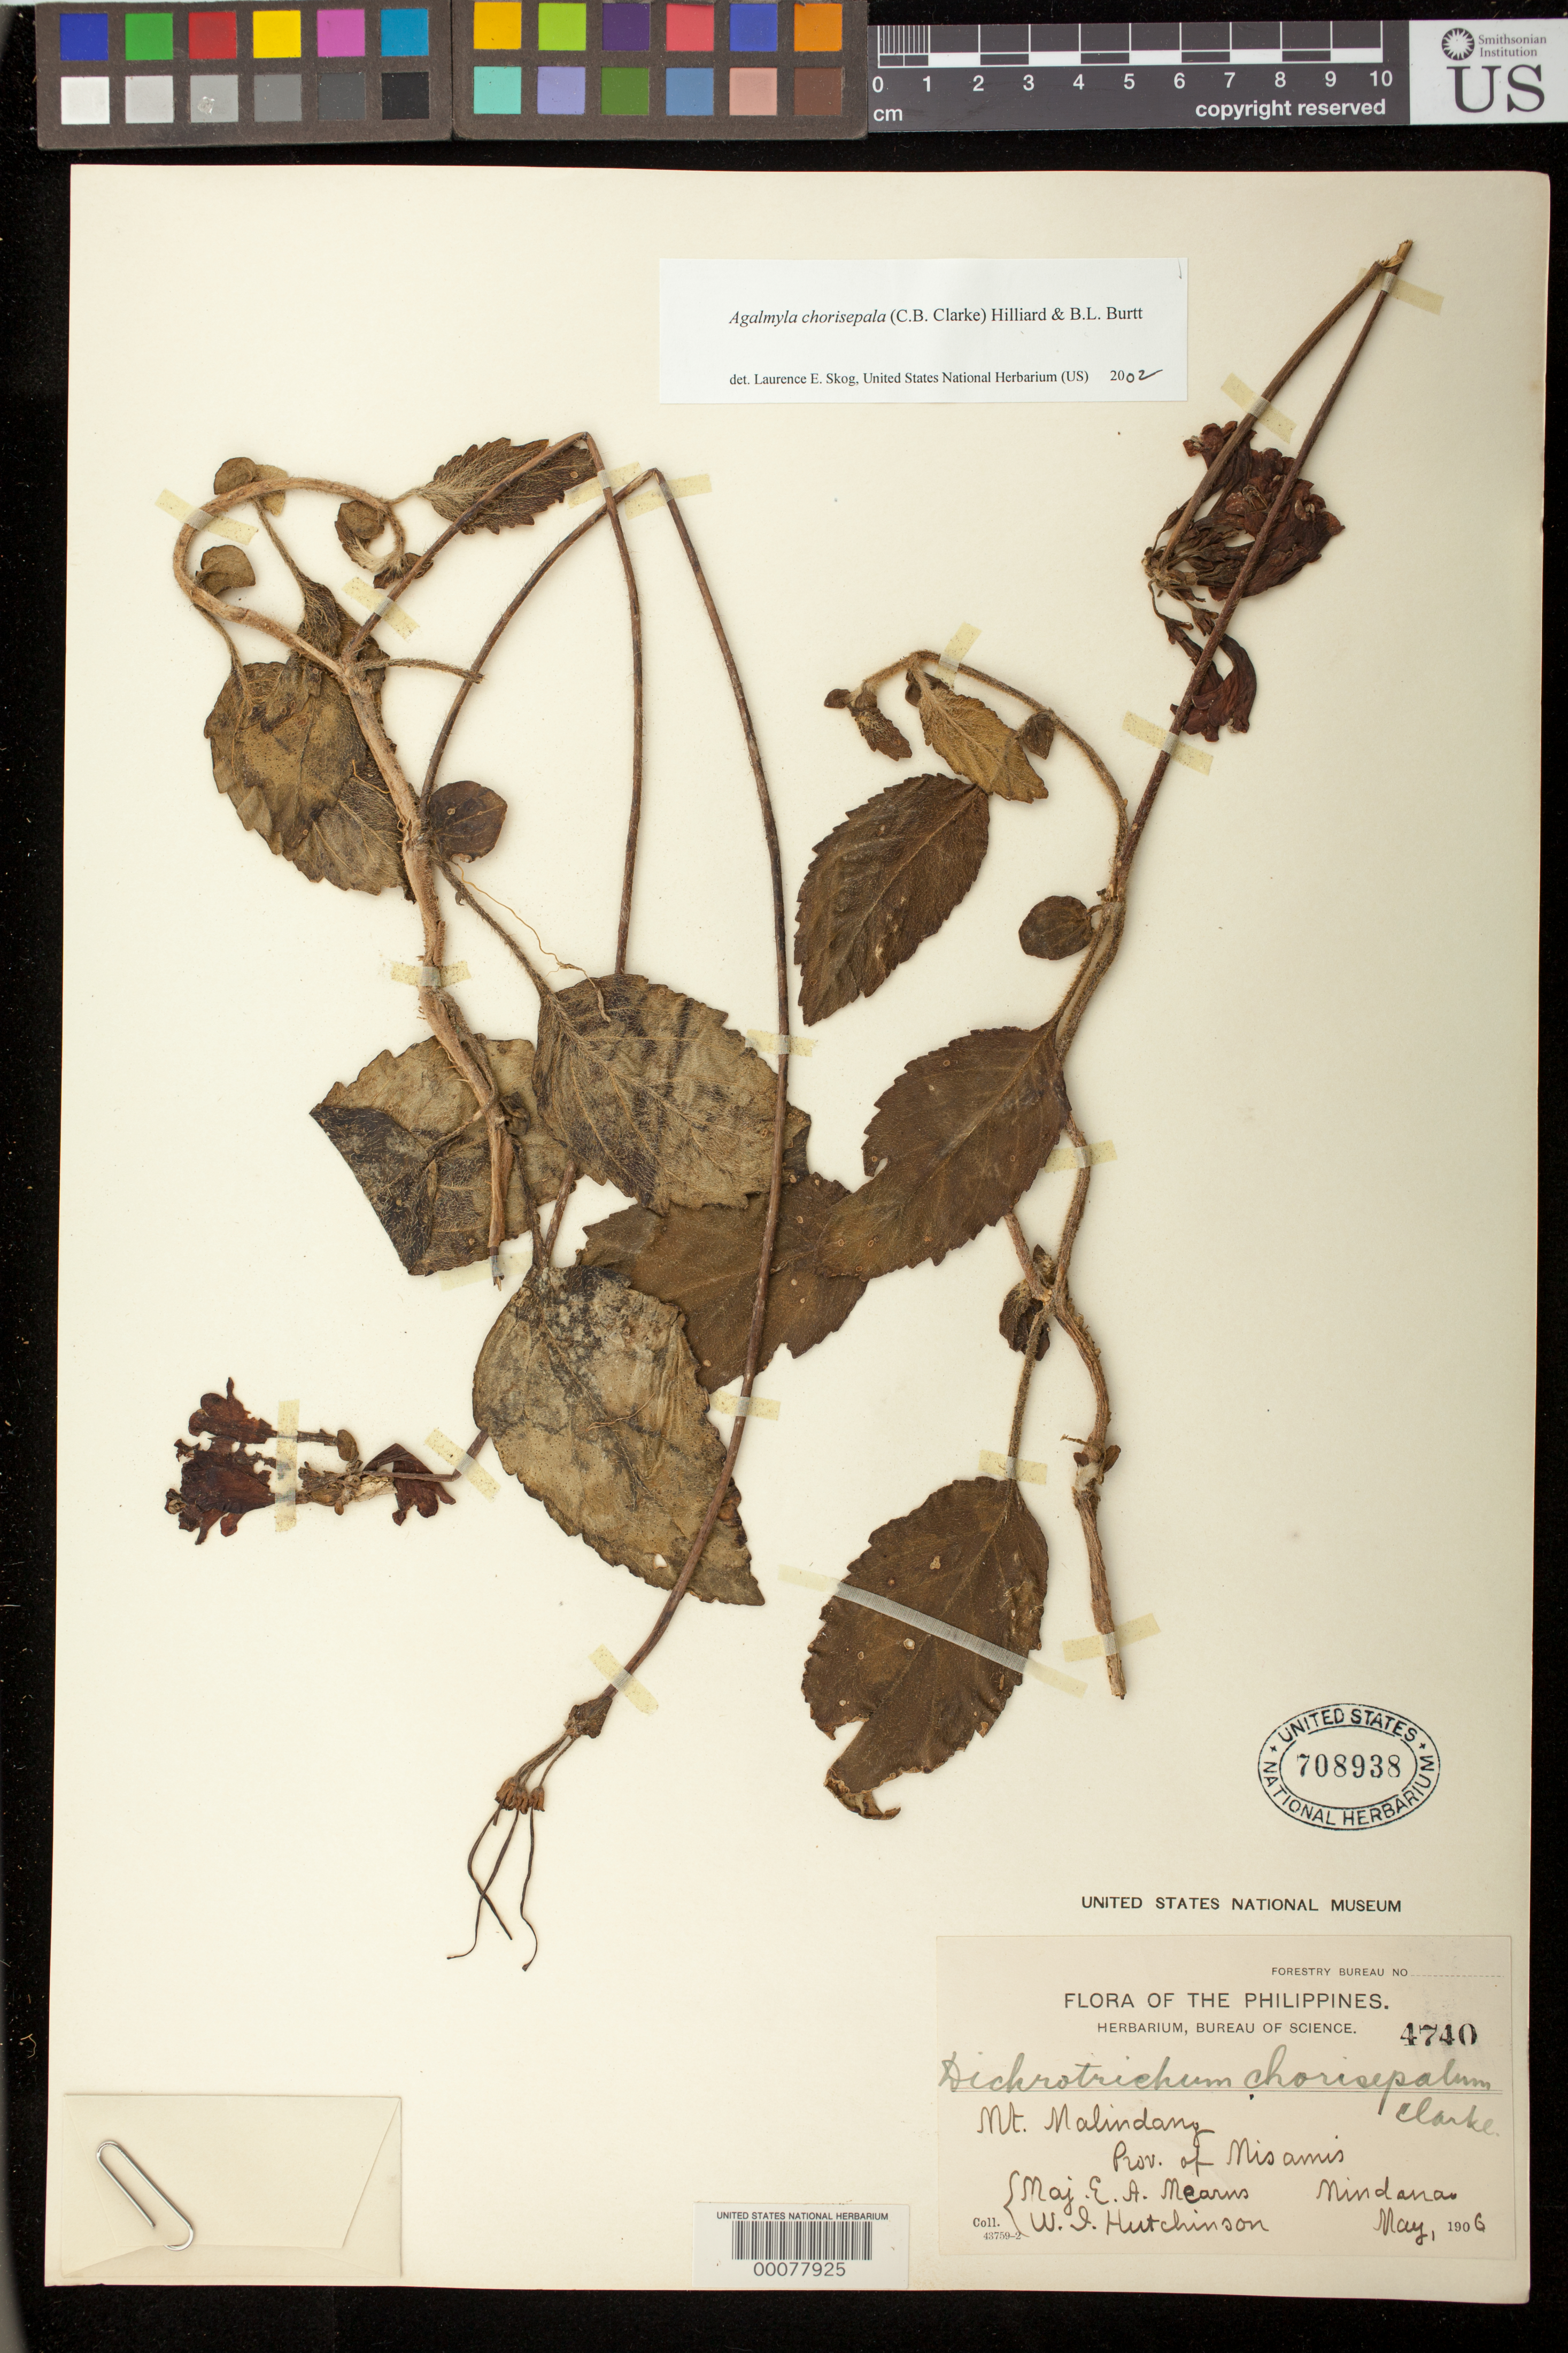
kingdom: Plantae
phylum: Tracheophyta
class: Magnoliopsida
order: Lamiales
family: Gesneriaceae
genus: Agalmyla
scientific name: Agalmyla chorisepala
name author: (C.B. Clarke) Hilliard & B.L. Burtt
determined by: Skog, Laurence E.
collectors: E. A. Mearns & W. I. Hutchinson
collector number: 4740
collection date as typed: May 1906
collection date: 1906-05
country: Philippines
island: Mindanao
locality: Mt. Malindang, Prov. of Misamis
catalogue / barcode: US 708938